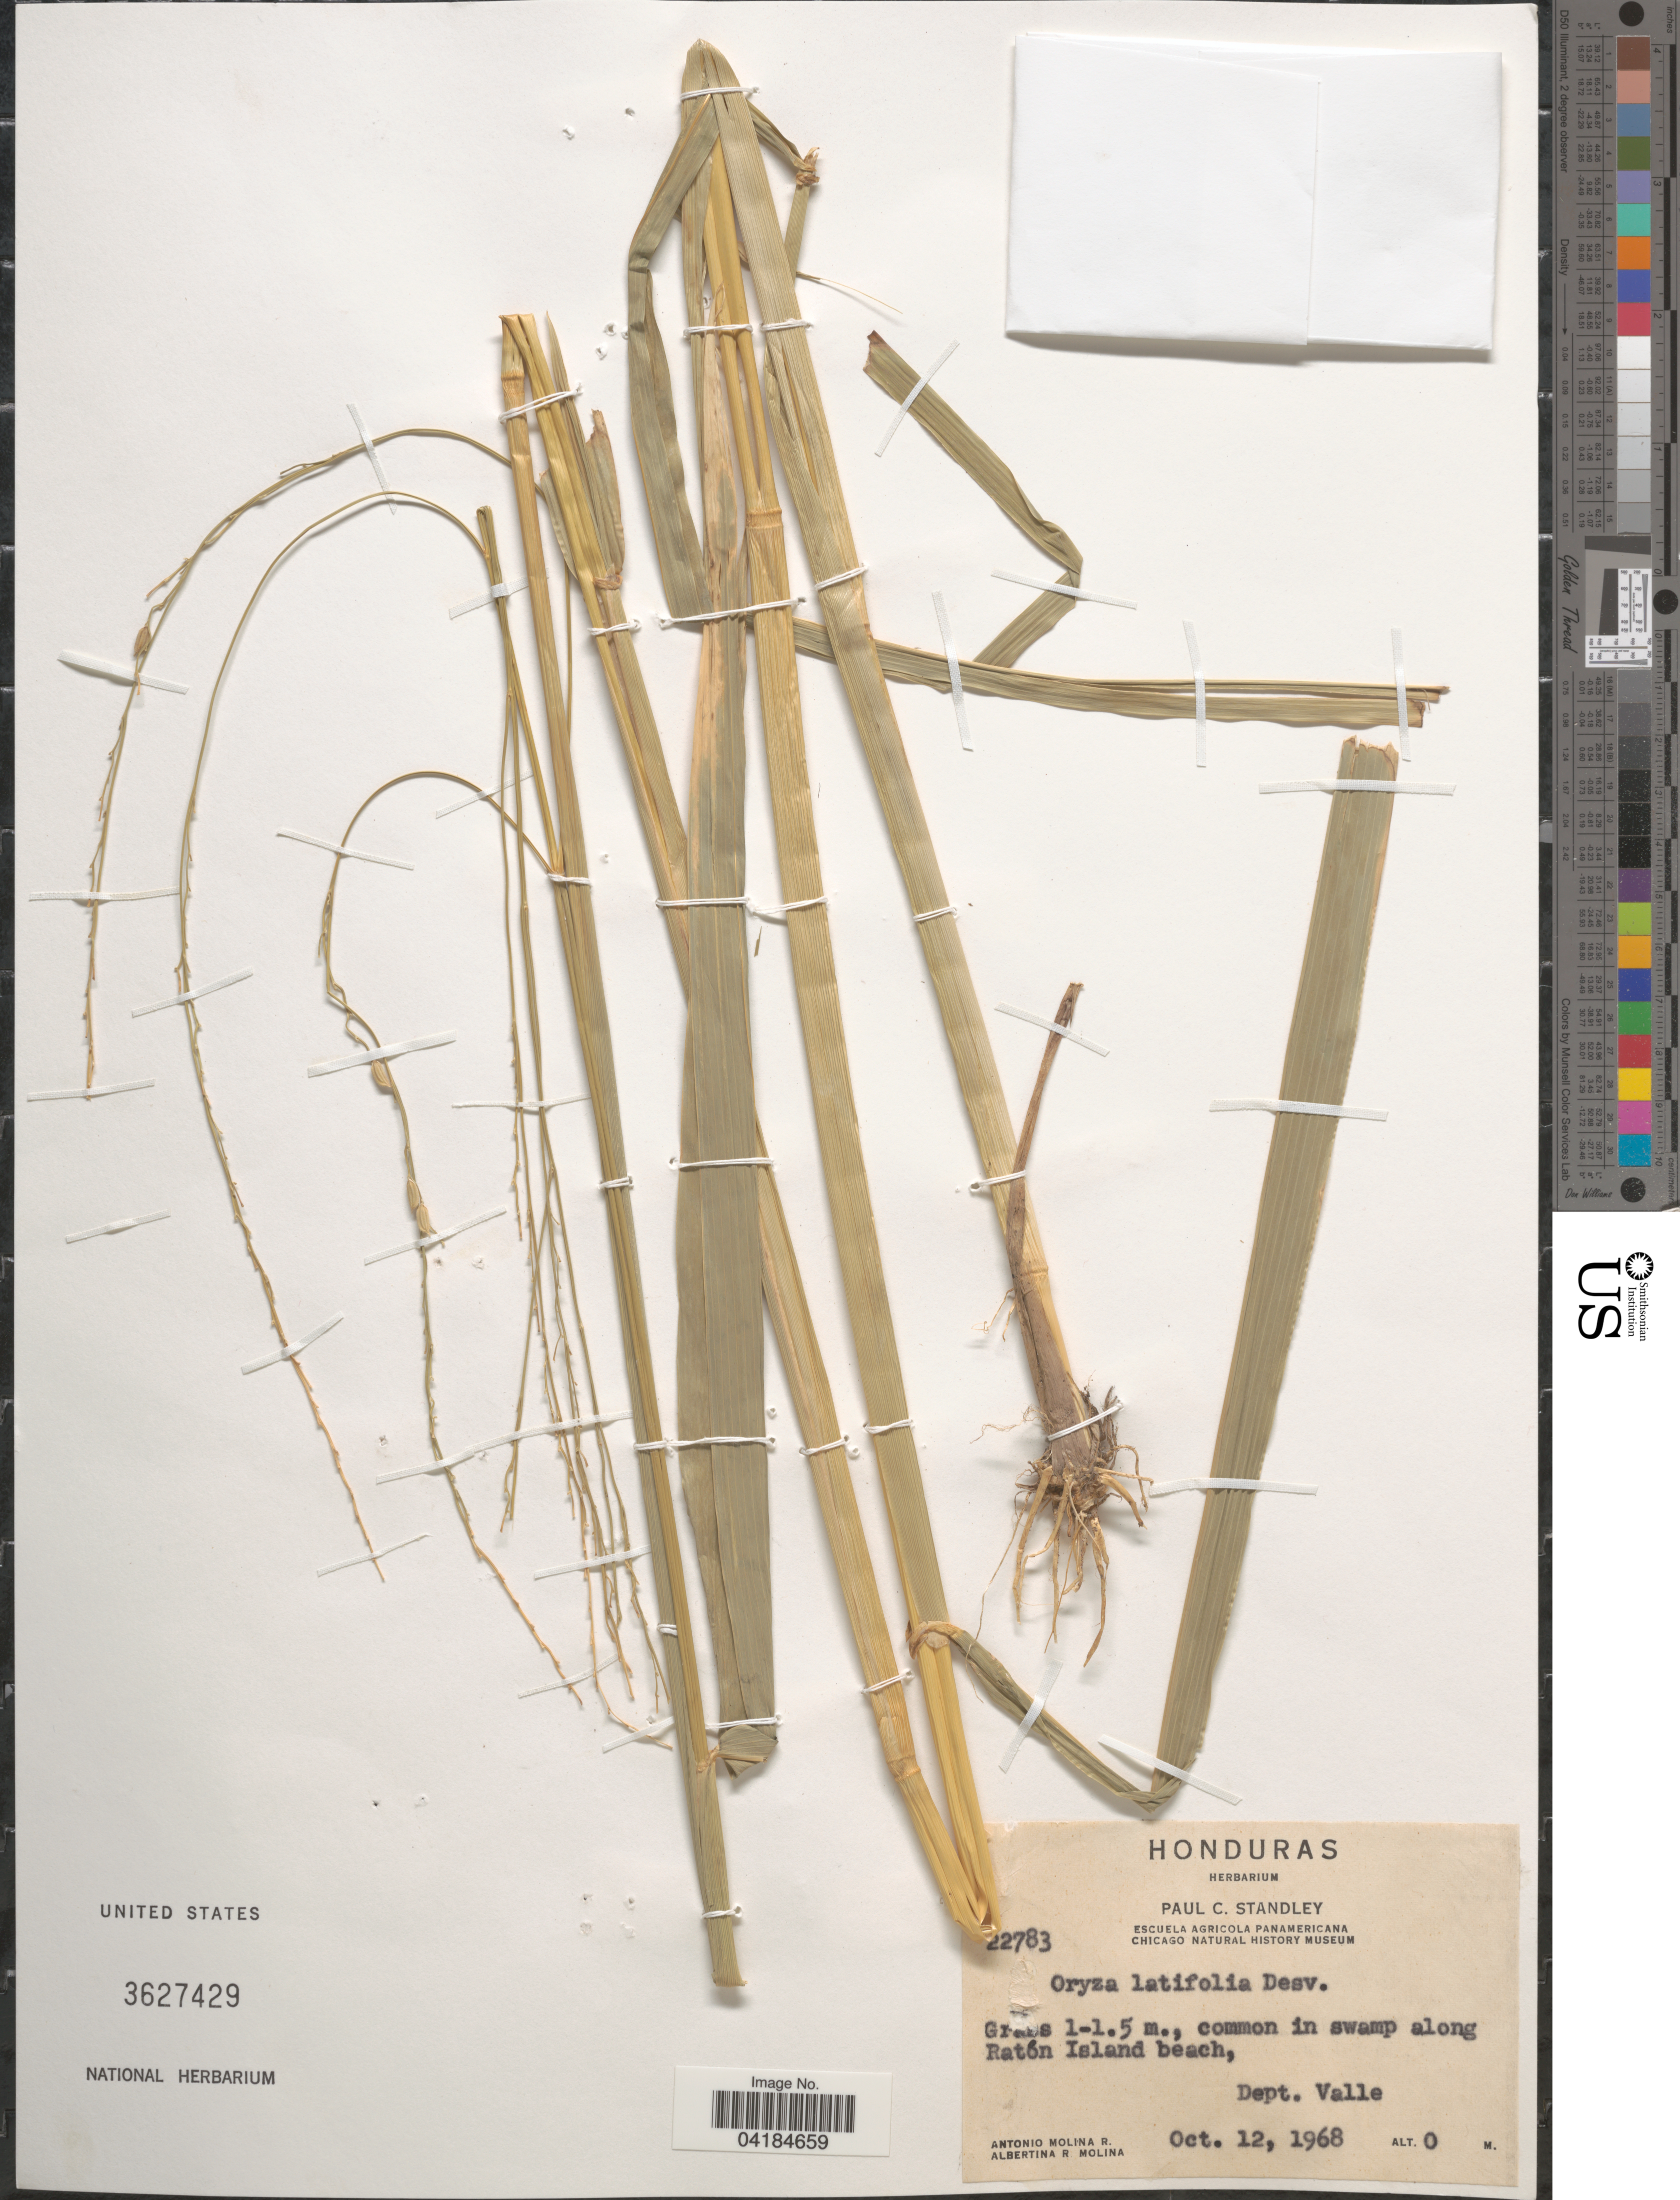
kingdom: Plantae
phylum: Tracheophyta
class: Liliopsida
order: Poales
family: Poaceae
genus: Oryza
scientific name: Oryza latifolia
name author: Desv.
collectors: A. Molina R. & A. R. Molina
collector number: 22783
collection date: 1968-10-12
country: Colombia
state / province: Valle del Cauca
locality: Common in swamp along Ratón Island beach, Dept. Valle.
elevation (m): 0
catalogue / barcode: US 3627429